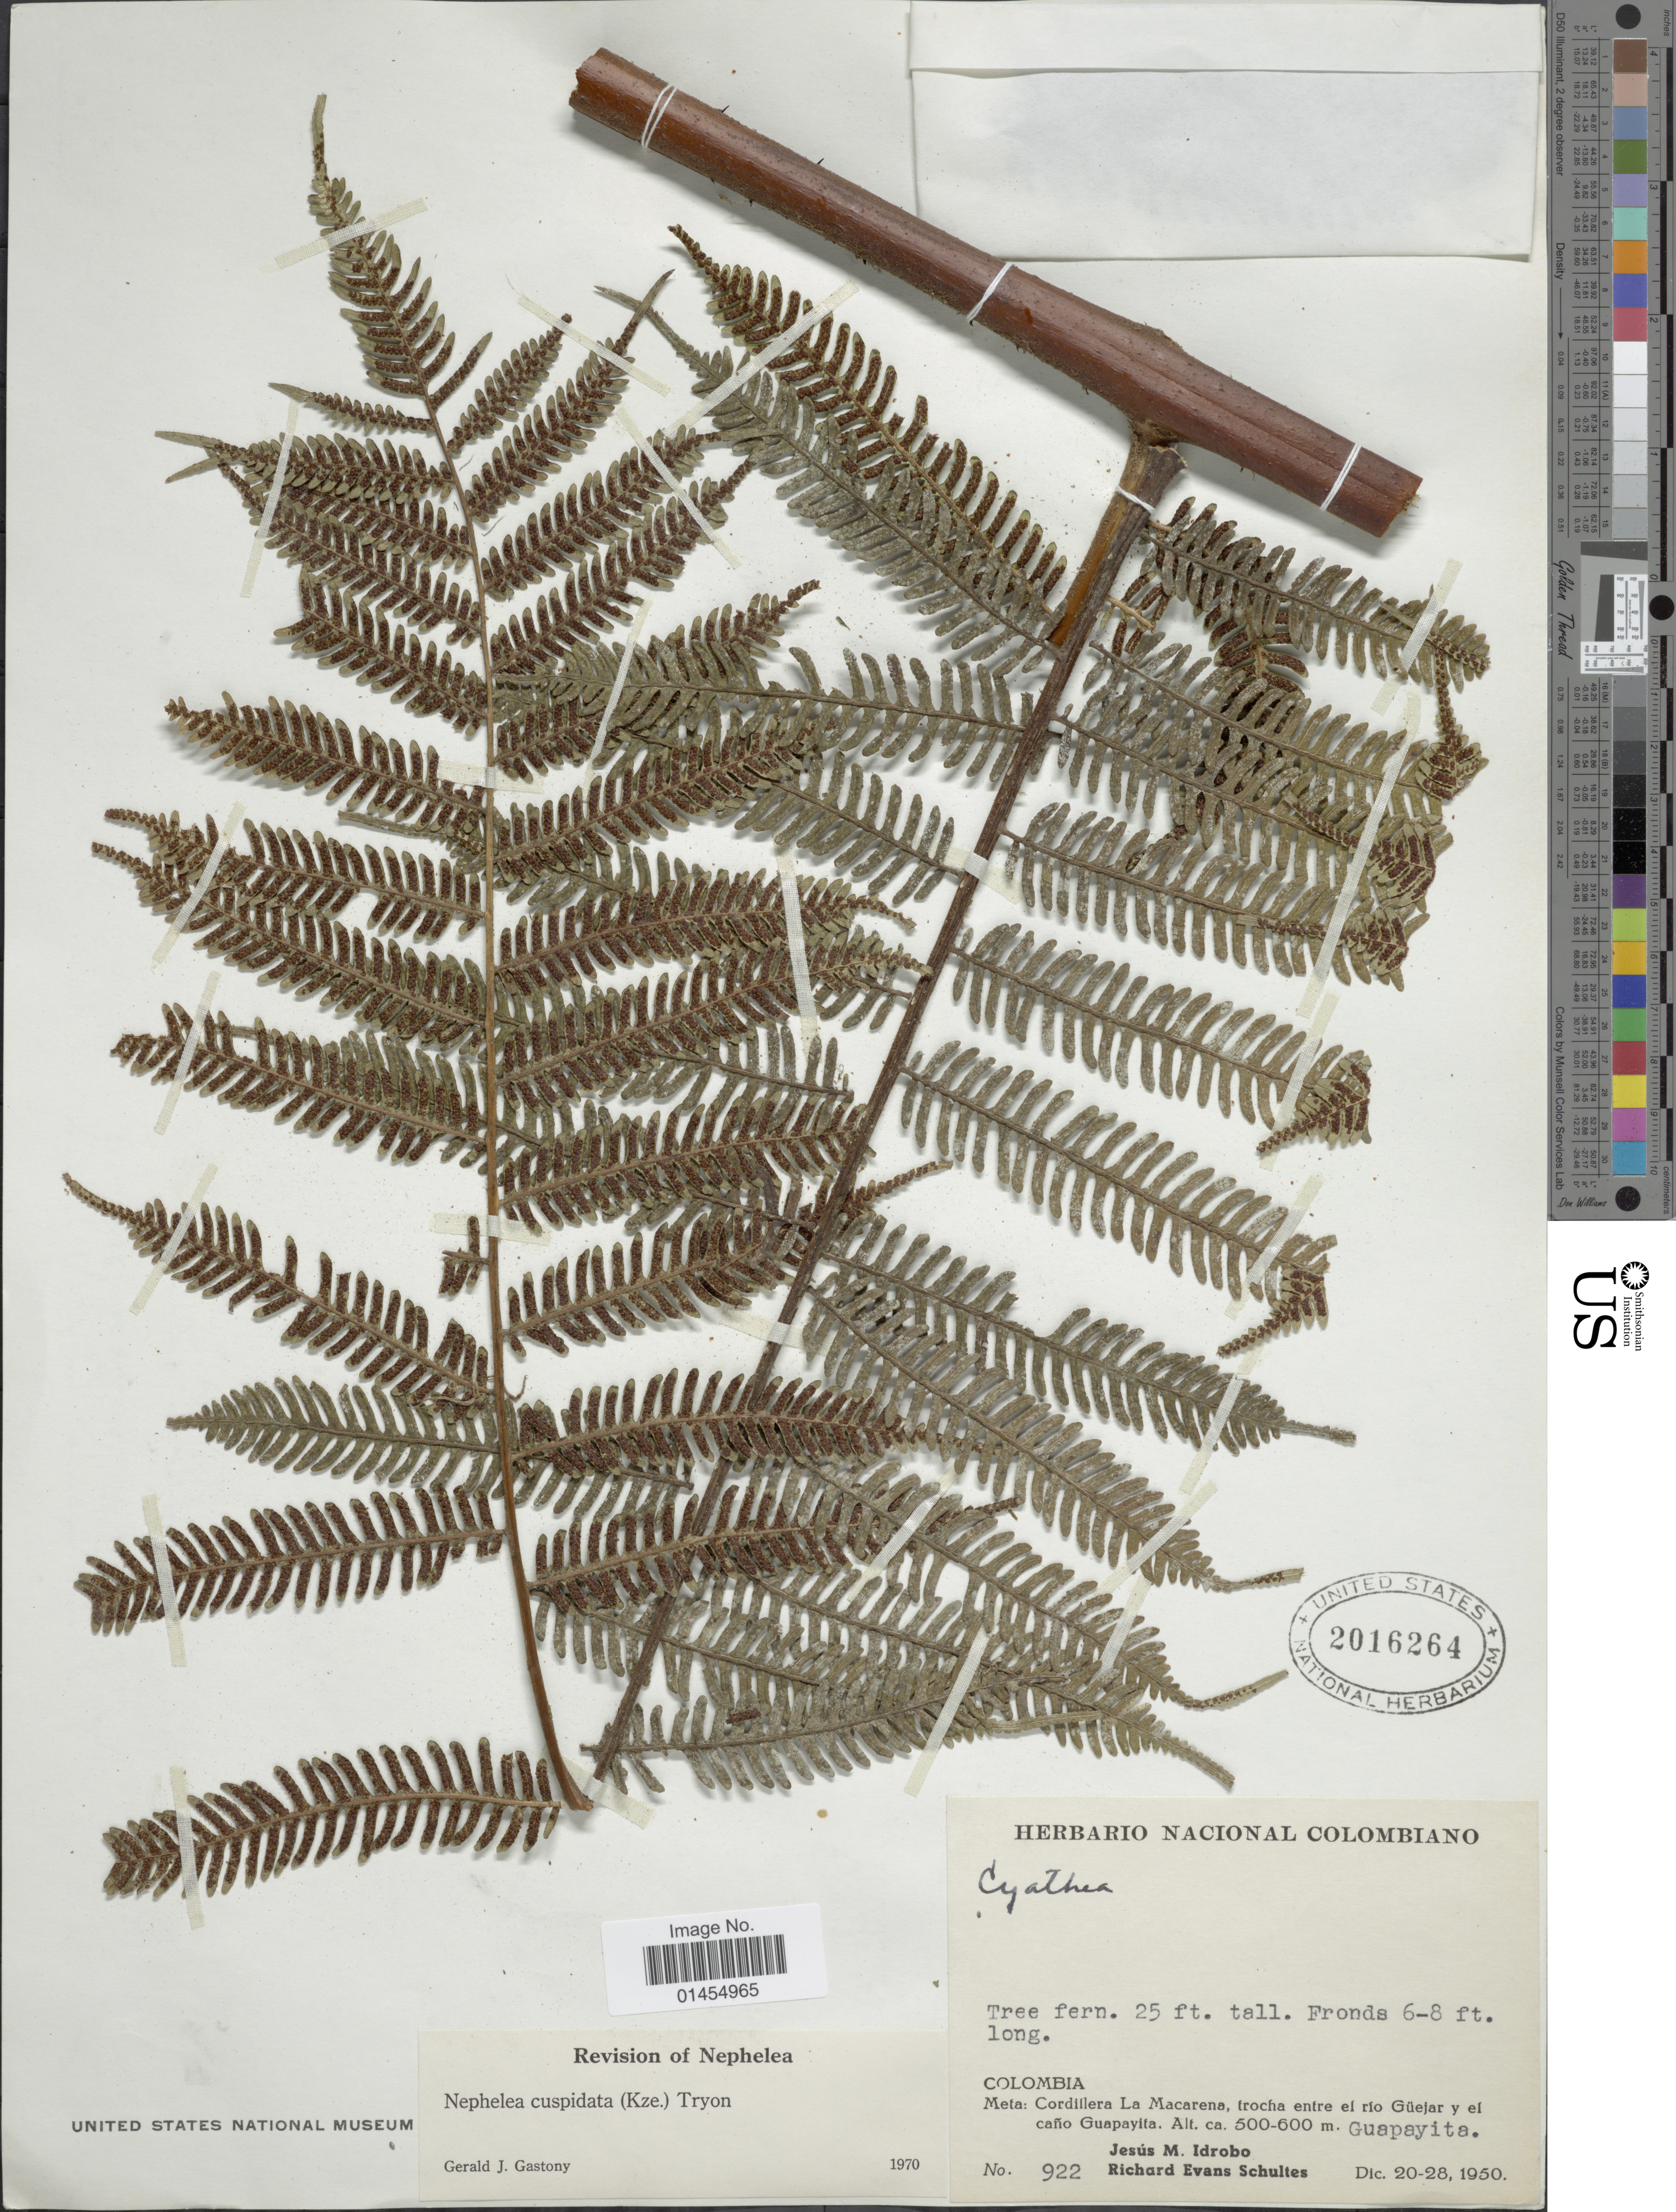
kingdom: Plantae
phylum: Tracheophyta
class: Polypodiopsida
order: Cyatheales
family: Cyatheaceae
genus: Alsophila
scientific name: Alsophila cuspidata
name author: (Kunze) D.S. Conant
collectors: J. M. Idrobo & R. E. Schultes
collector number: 922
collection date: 1950-12-20/1950-12-28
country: Colombia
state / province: Meta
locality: Cordillera La Macarena, trocha entre el rio Güejar y el caño Guapayita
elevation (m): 500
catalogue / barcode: US 2016264